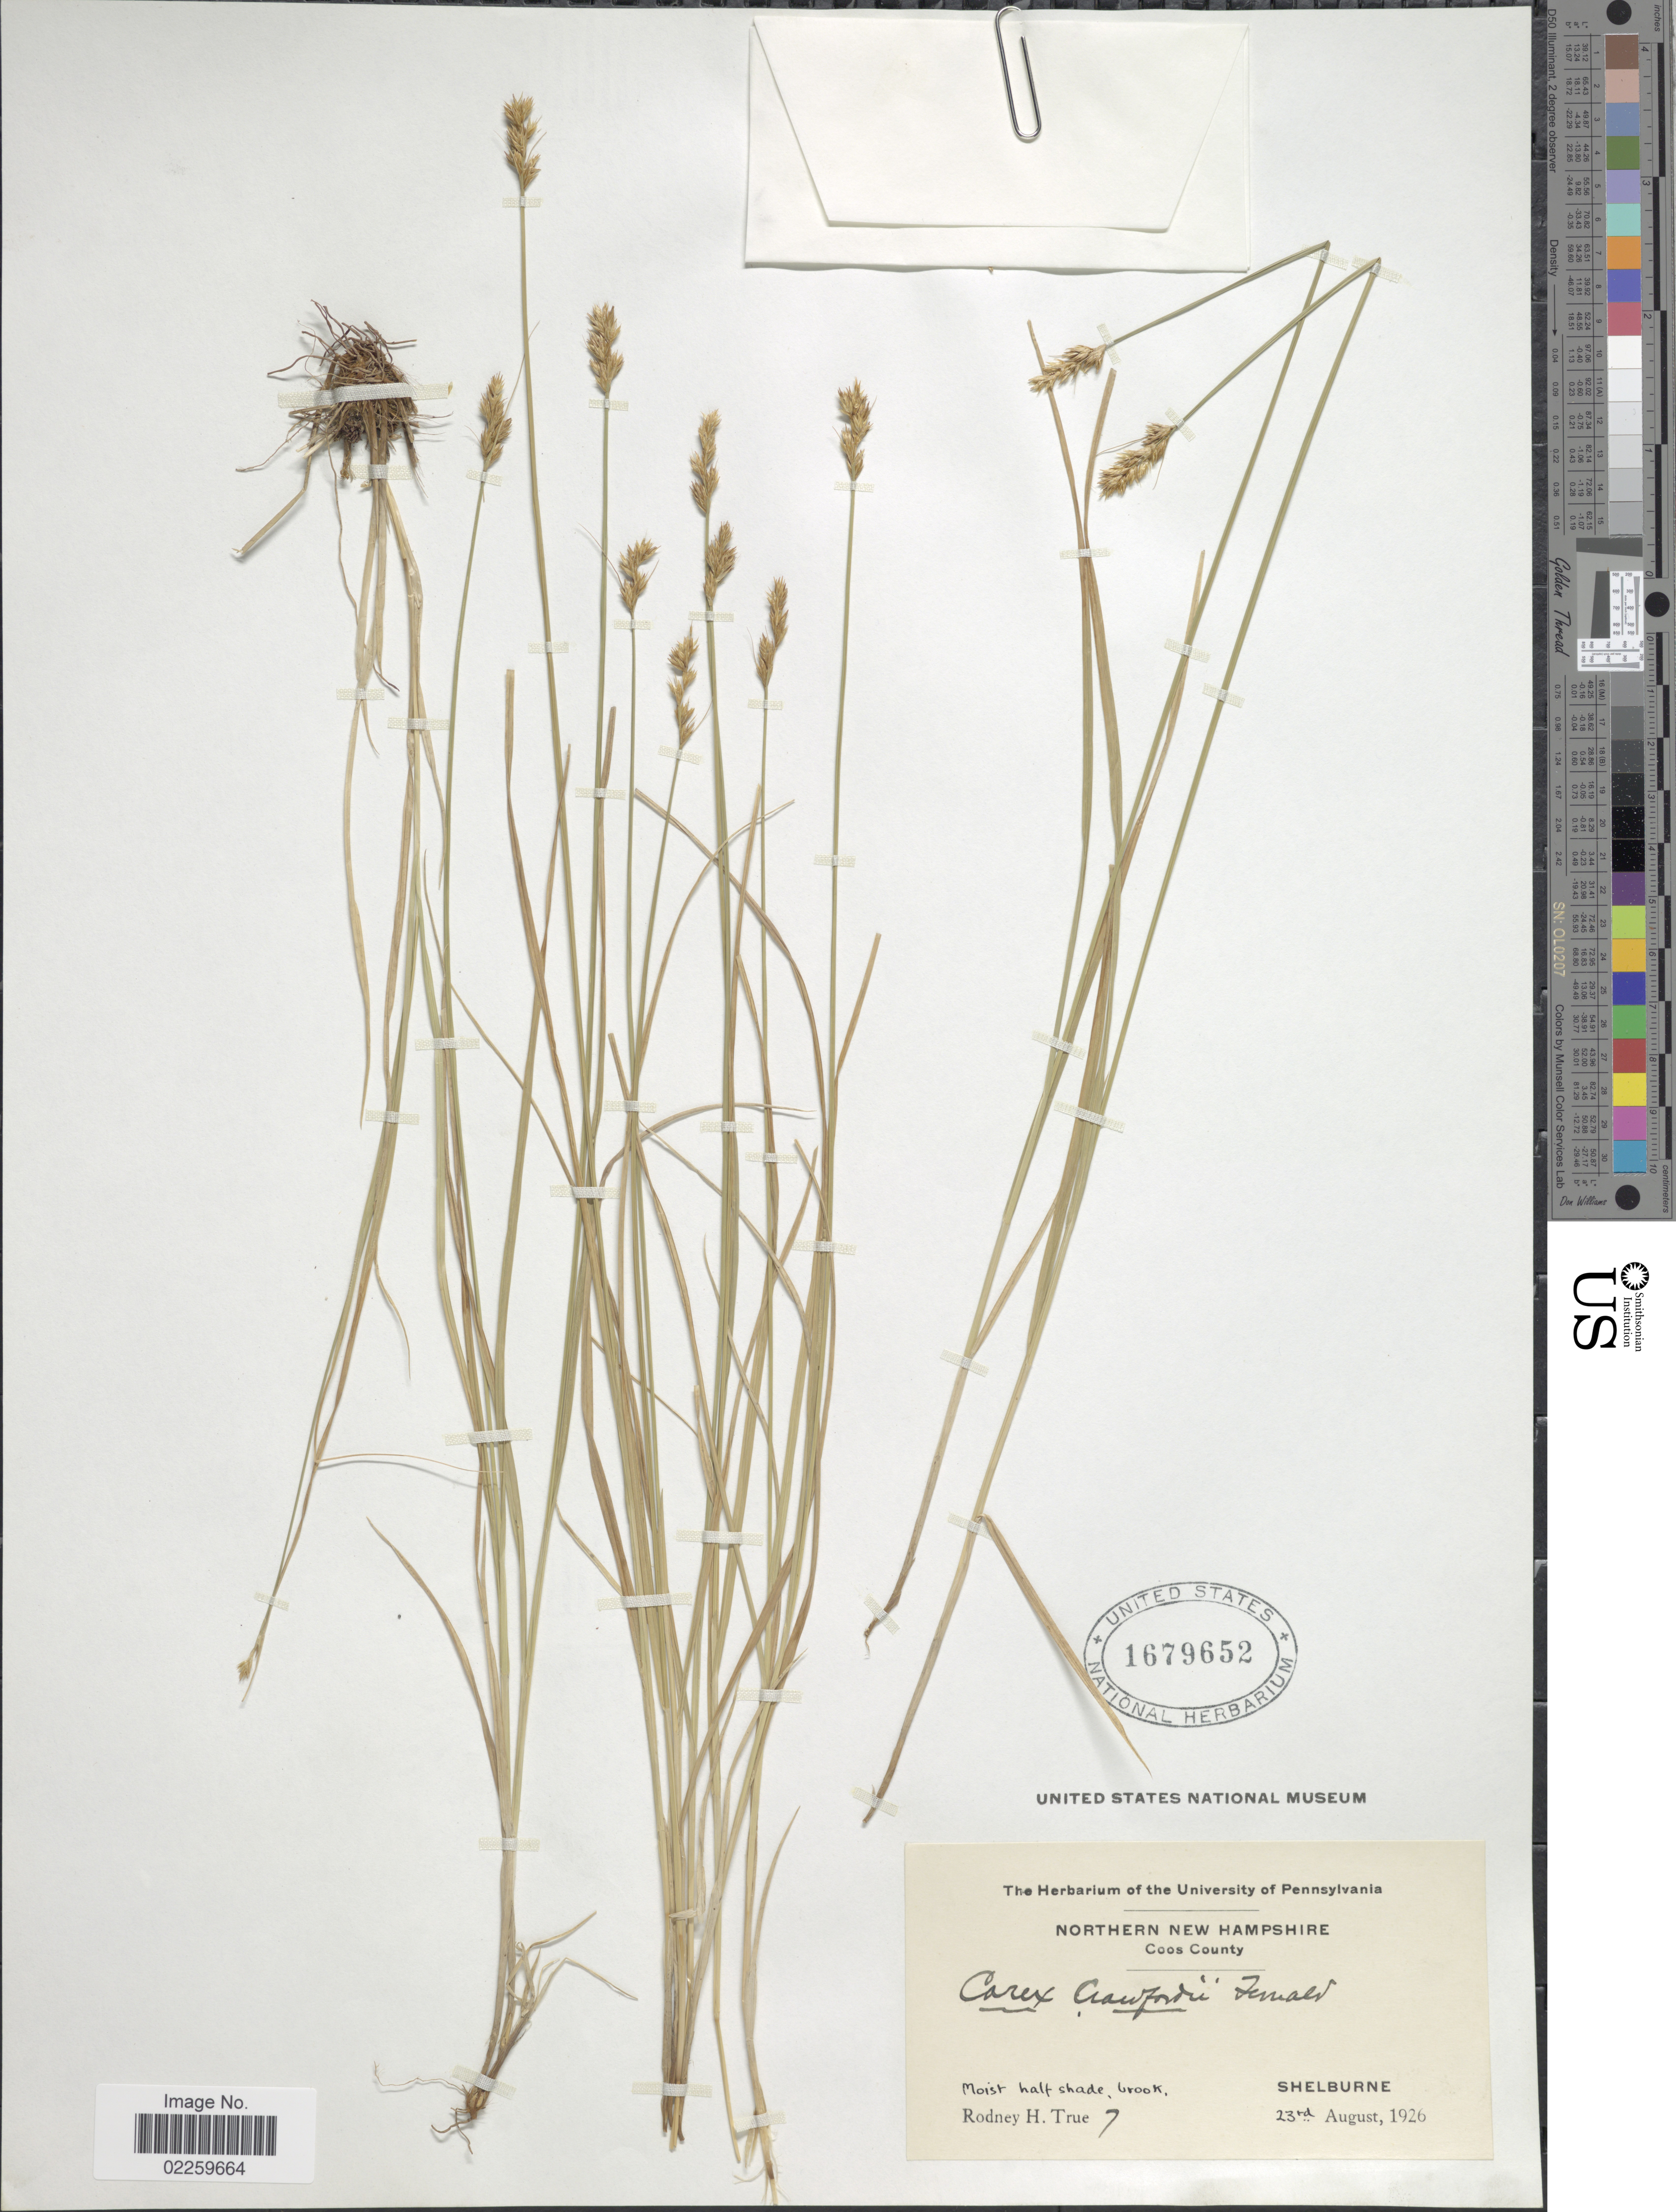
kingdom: Plantae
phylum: Tracheophyta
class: Liliopsida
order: Poales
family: Cyperaceae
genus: Carex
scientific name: Carex crawfordii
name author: Fernald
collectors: R. H. True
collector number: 7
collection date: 1926-08-23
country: United States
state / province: New Hampshire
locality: Northern New Hampshire, Coos County, Shelburne.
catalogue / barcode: US 1679652